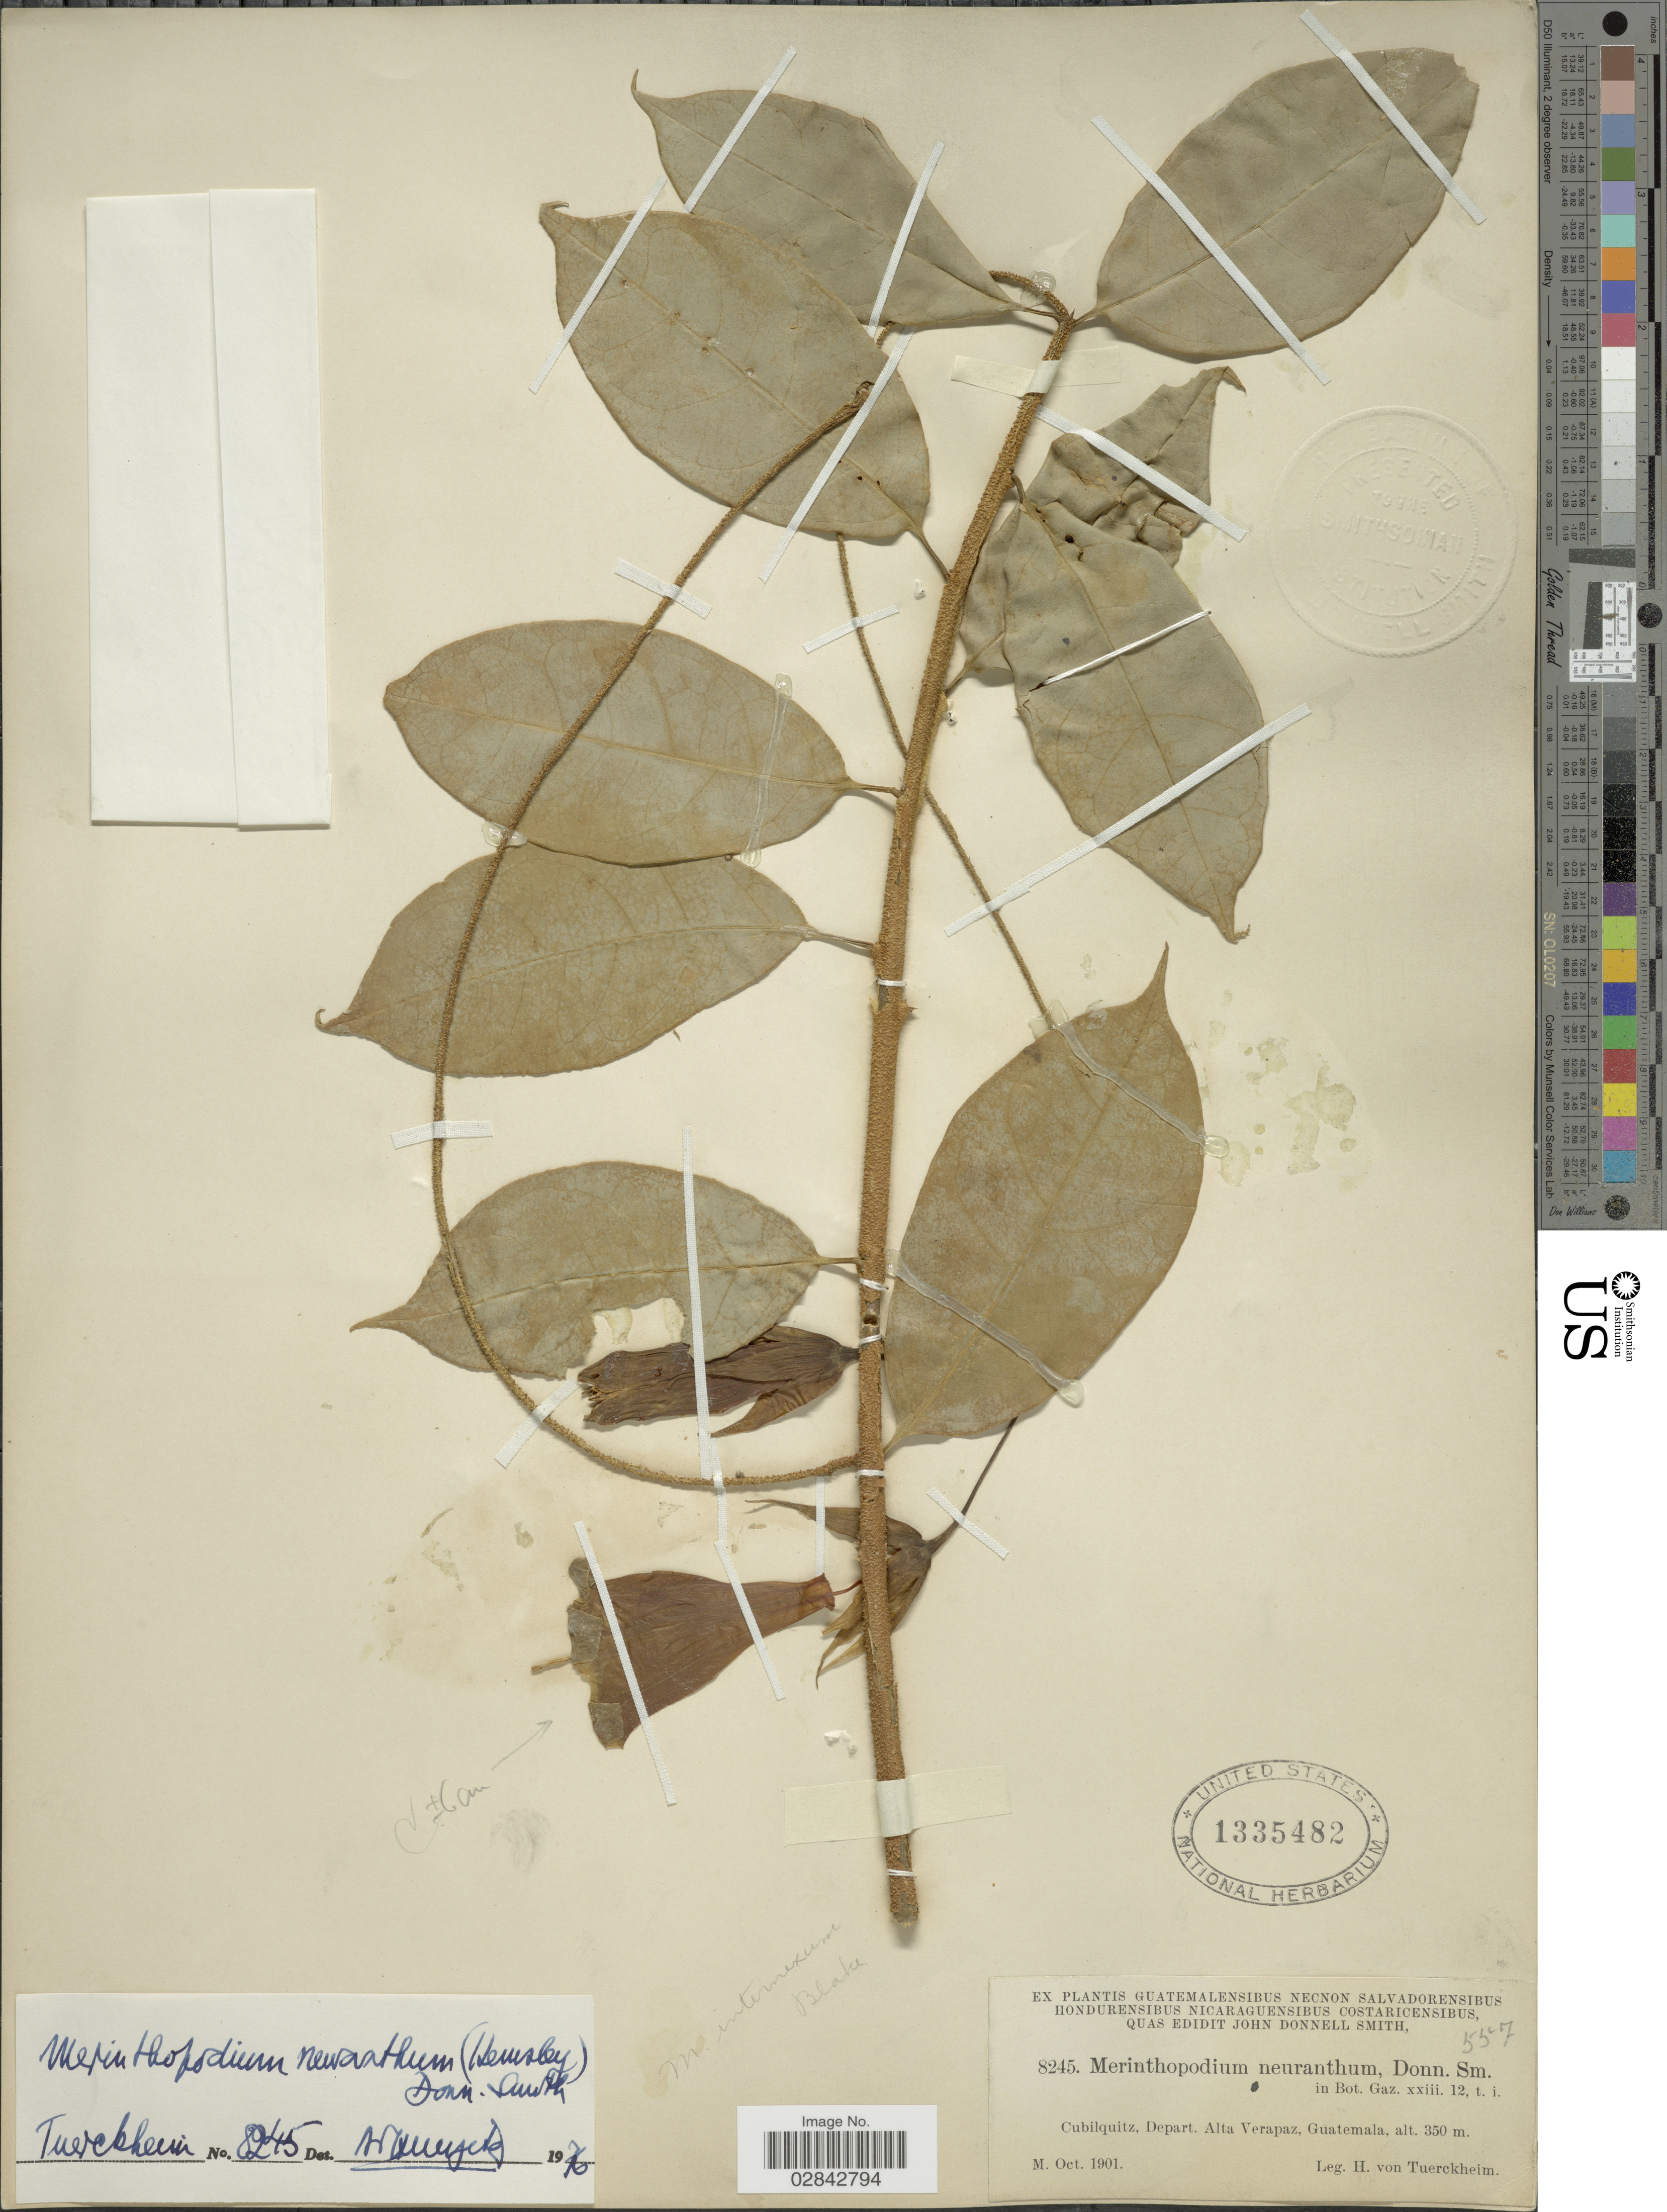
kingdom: Plantae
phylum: Tracheophyta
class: Magnoliopsida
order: Solanales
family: Solanaceae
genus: Markea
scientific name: Markea neurantha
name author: Hemsl.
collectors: H. von Türckheim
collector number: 8245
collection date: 1901-10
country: Guatemala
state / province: Alta Verapaz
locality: Cubilquitz, Depart. Alta Verapaz.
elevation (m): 350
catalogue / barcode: US 1335482